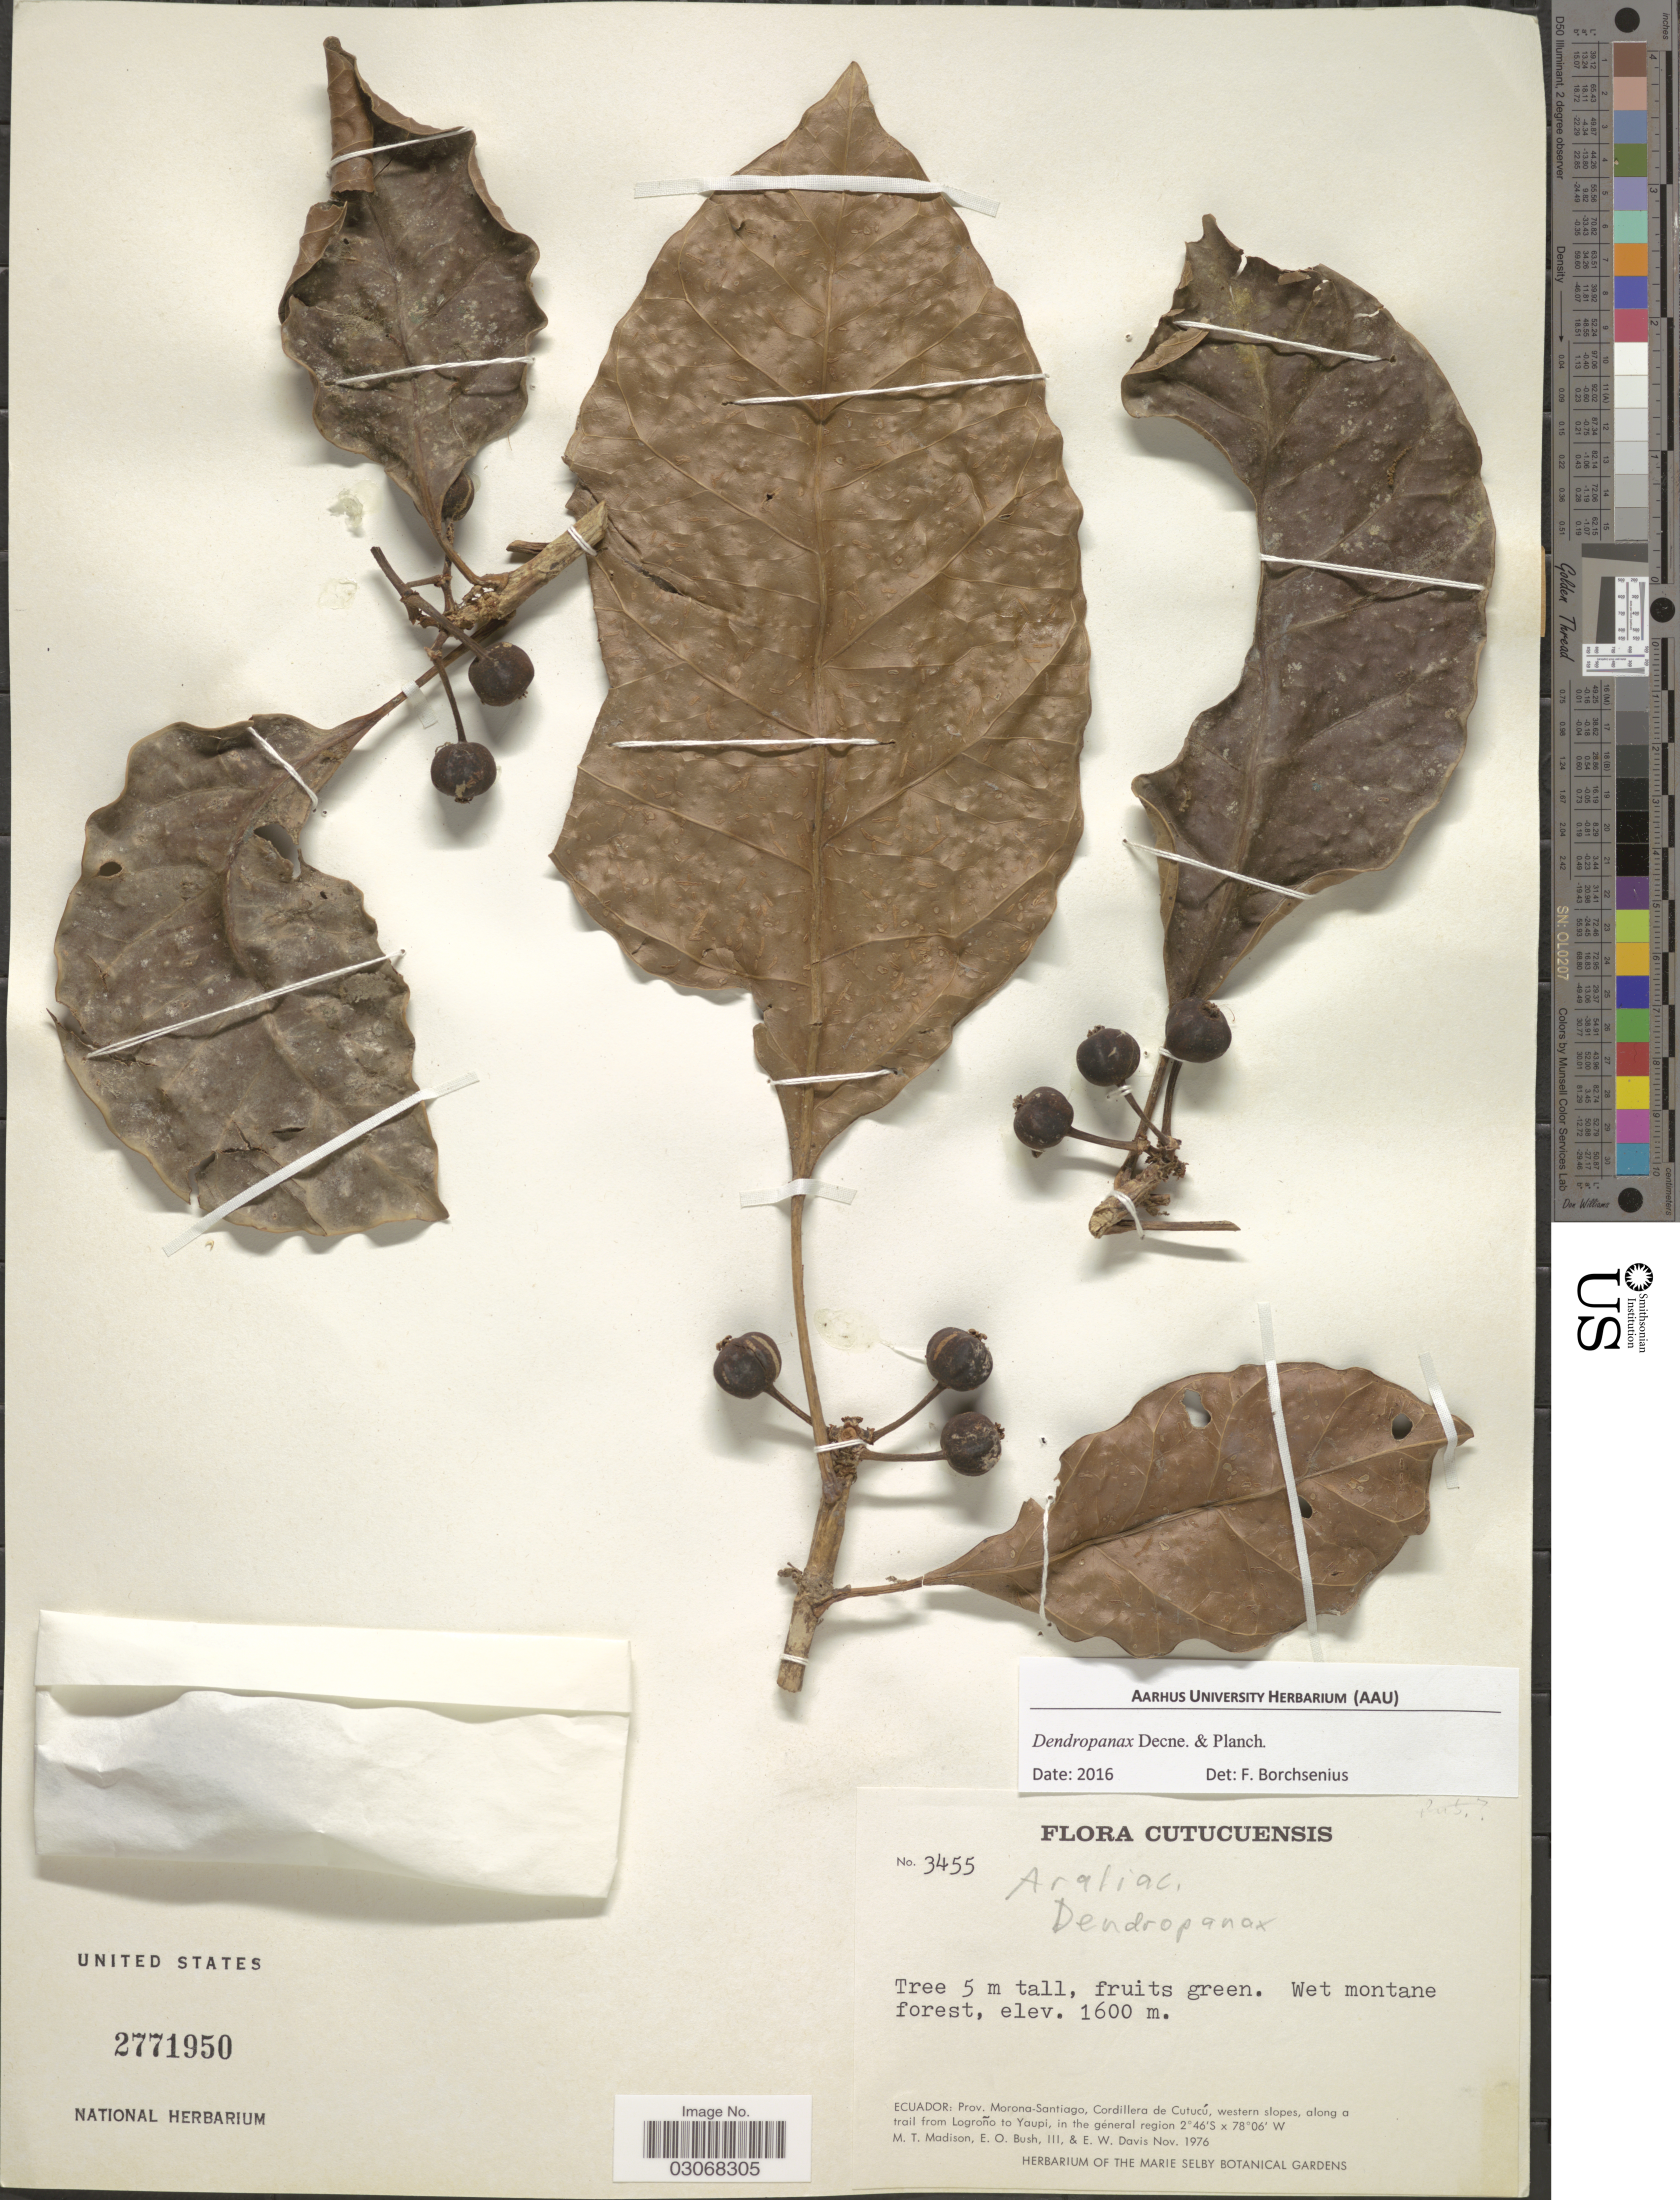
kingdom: Plantae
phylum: Tracheophyta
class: Magnoliopsida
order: Apiales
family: Araliaceae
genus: Dendropanax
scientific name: Dendropanax sp.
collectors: M. T. Madison, E. O. Bush & E. W. Davis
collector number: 3455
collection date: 1976-11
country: Ecuador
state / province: Morona-Santiago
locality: Cutucuensis. Cordillera de Cutucú, western slopes, along a trail from Logroño to Yaupi.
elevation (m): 1600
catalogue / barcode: US 2771950